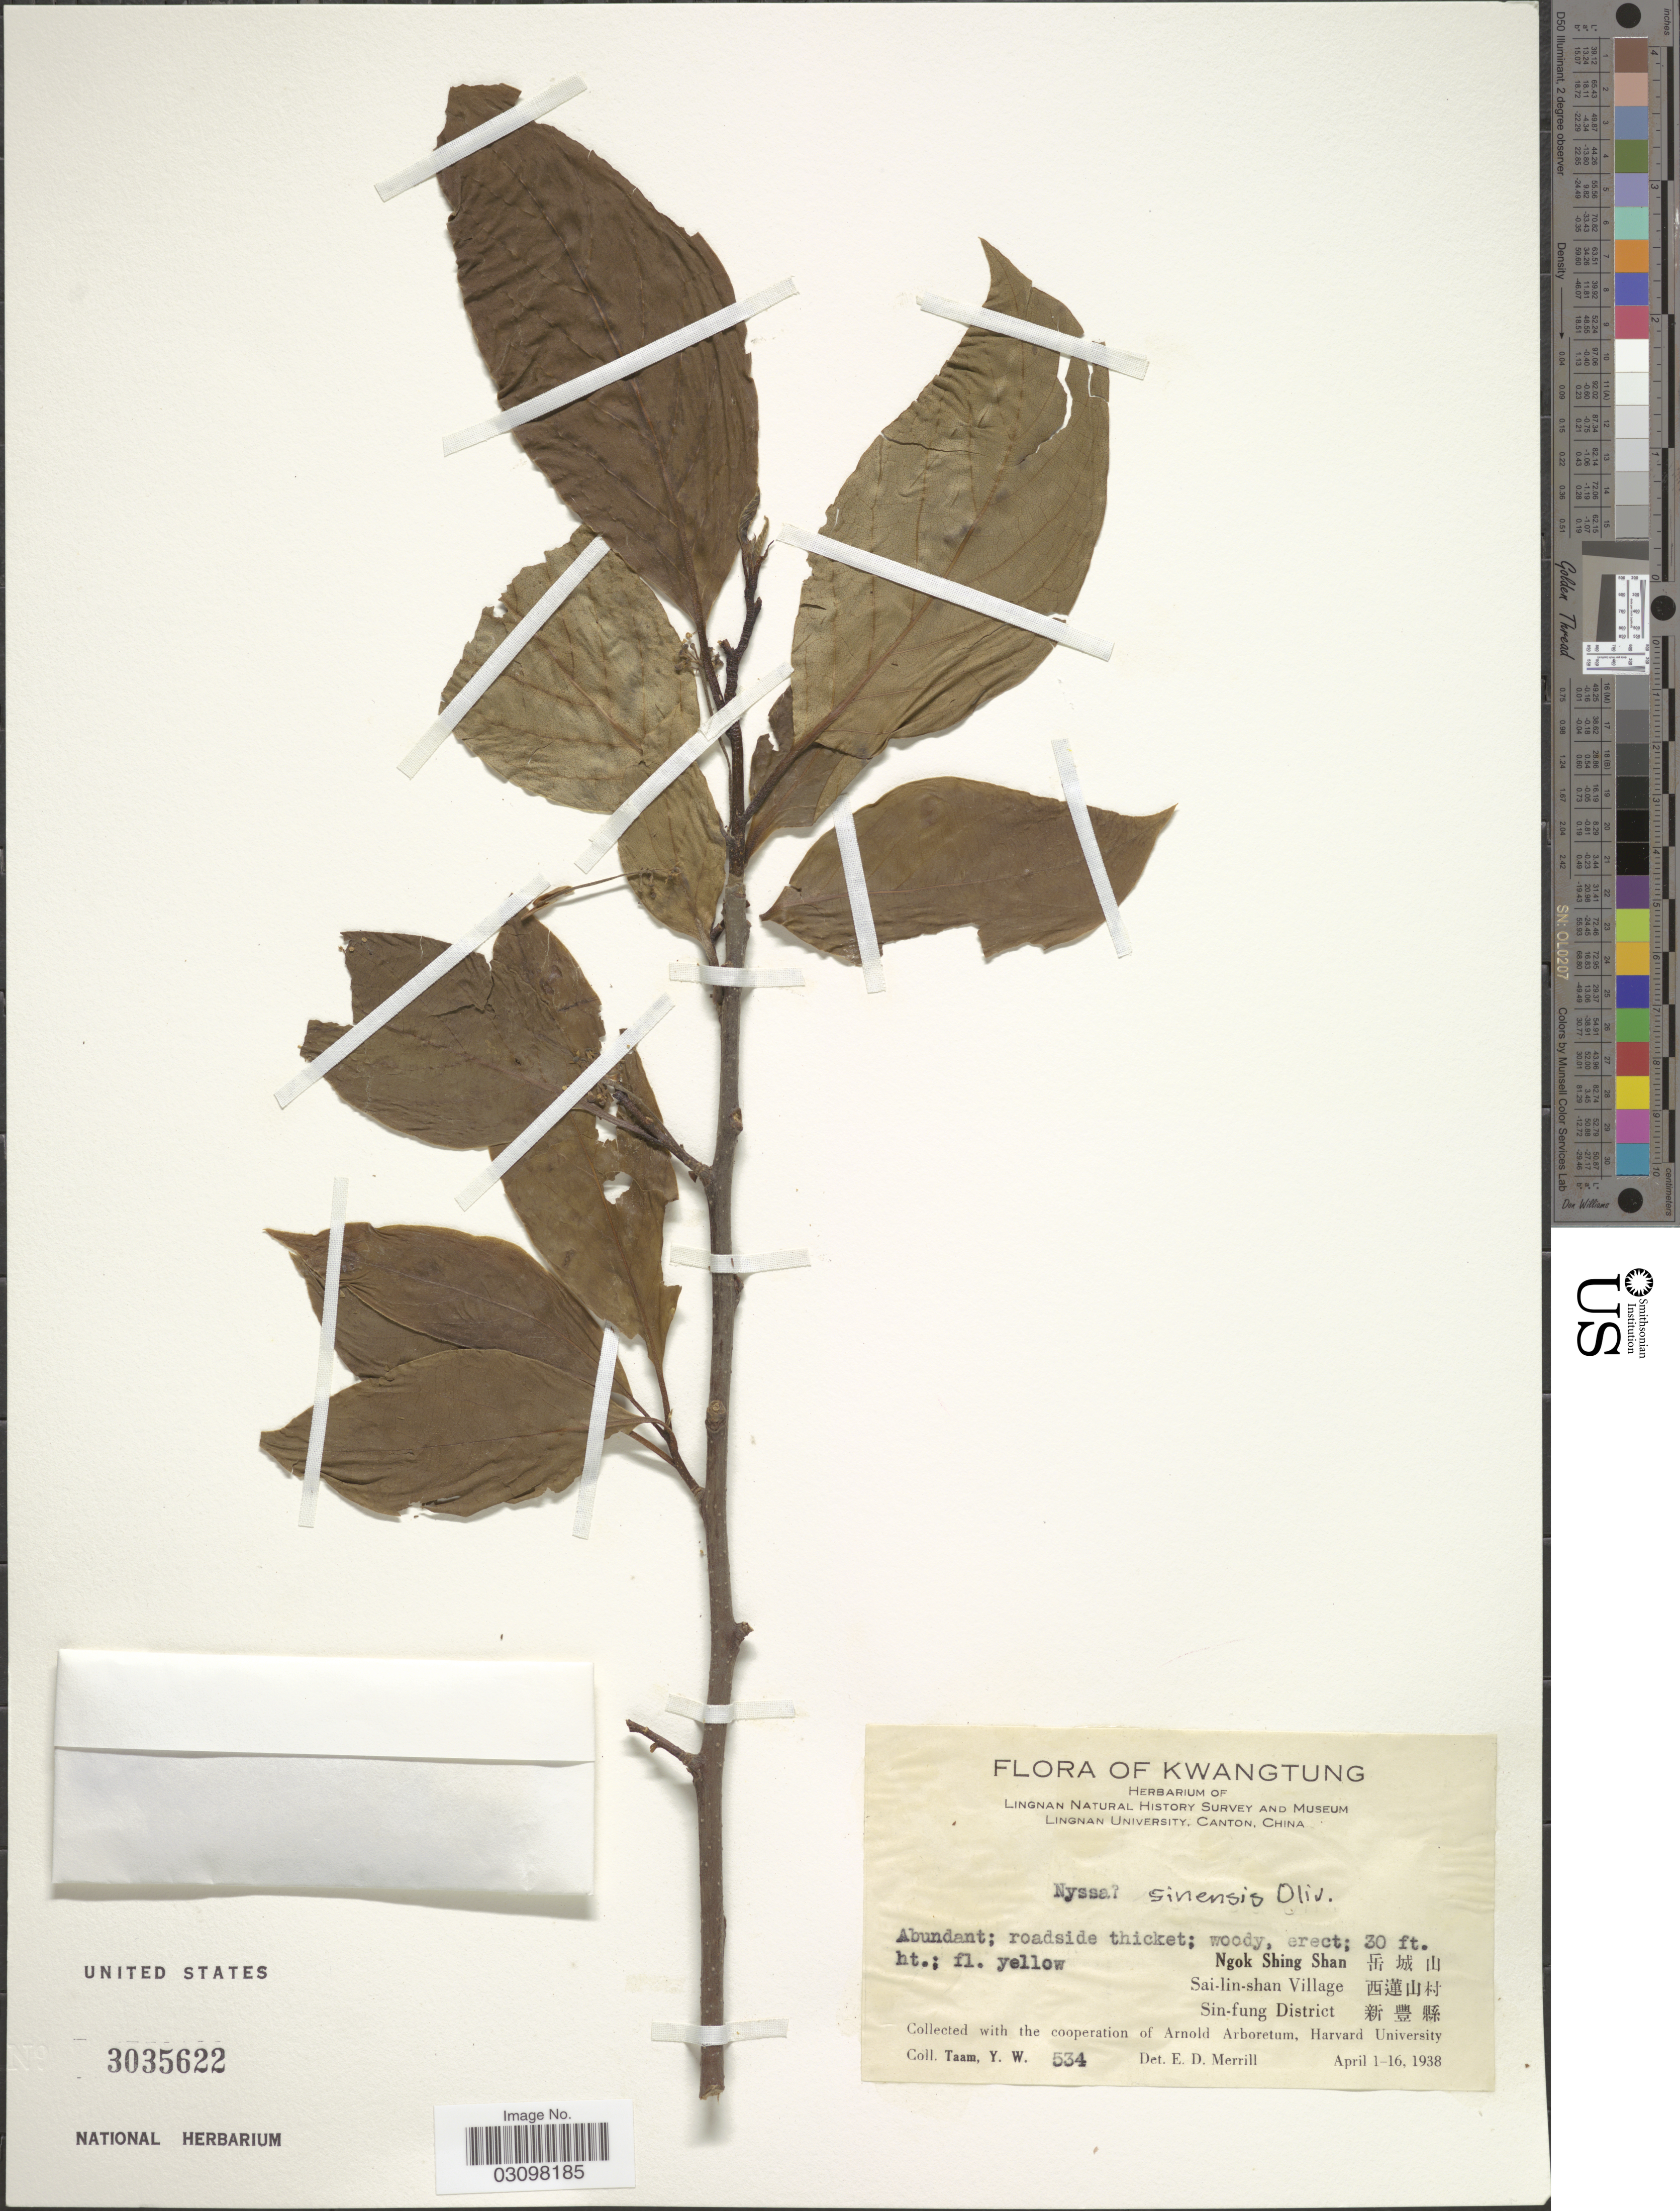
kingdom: Plantae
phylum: Tracheophyta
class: Magnoliopsida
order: Cornales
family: Nyssaceae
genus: Nyssa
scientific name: Nyssa sinensis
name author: Oliv. in Hook.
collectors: Y. W. Taam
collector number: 534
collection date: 1938-04-01/1938-04-16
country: China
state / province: Guangdong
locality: Kwangtung. Ngok Shing Shan. Sai-lin-shan Village. Sin-fung District.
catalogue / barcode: US 3035622